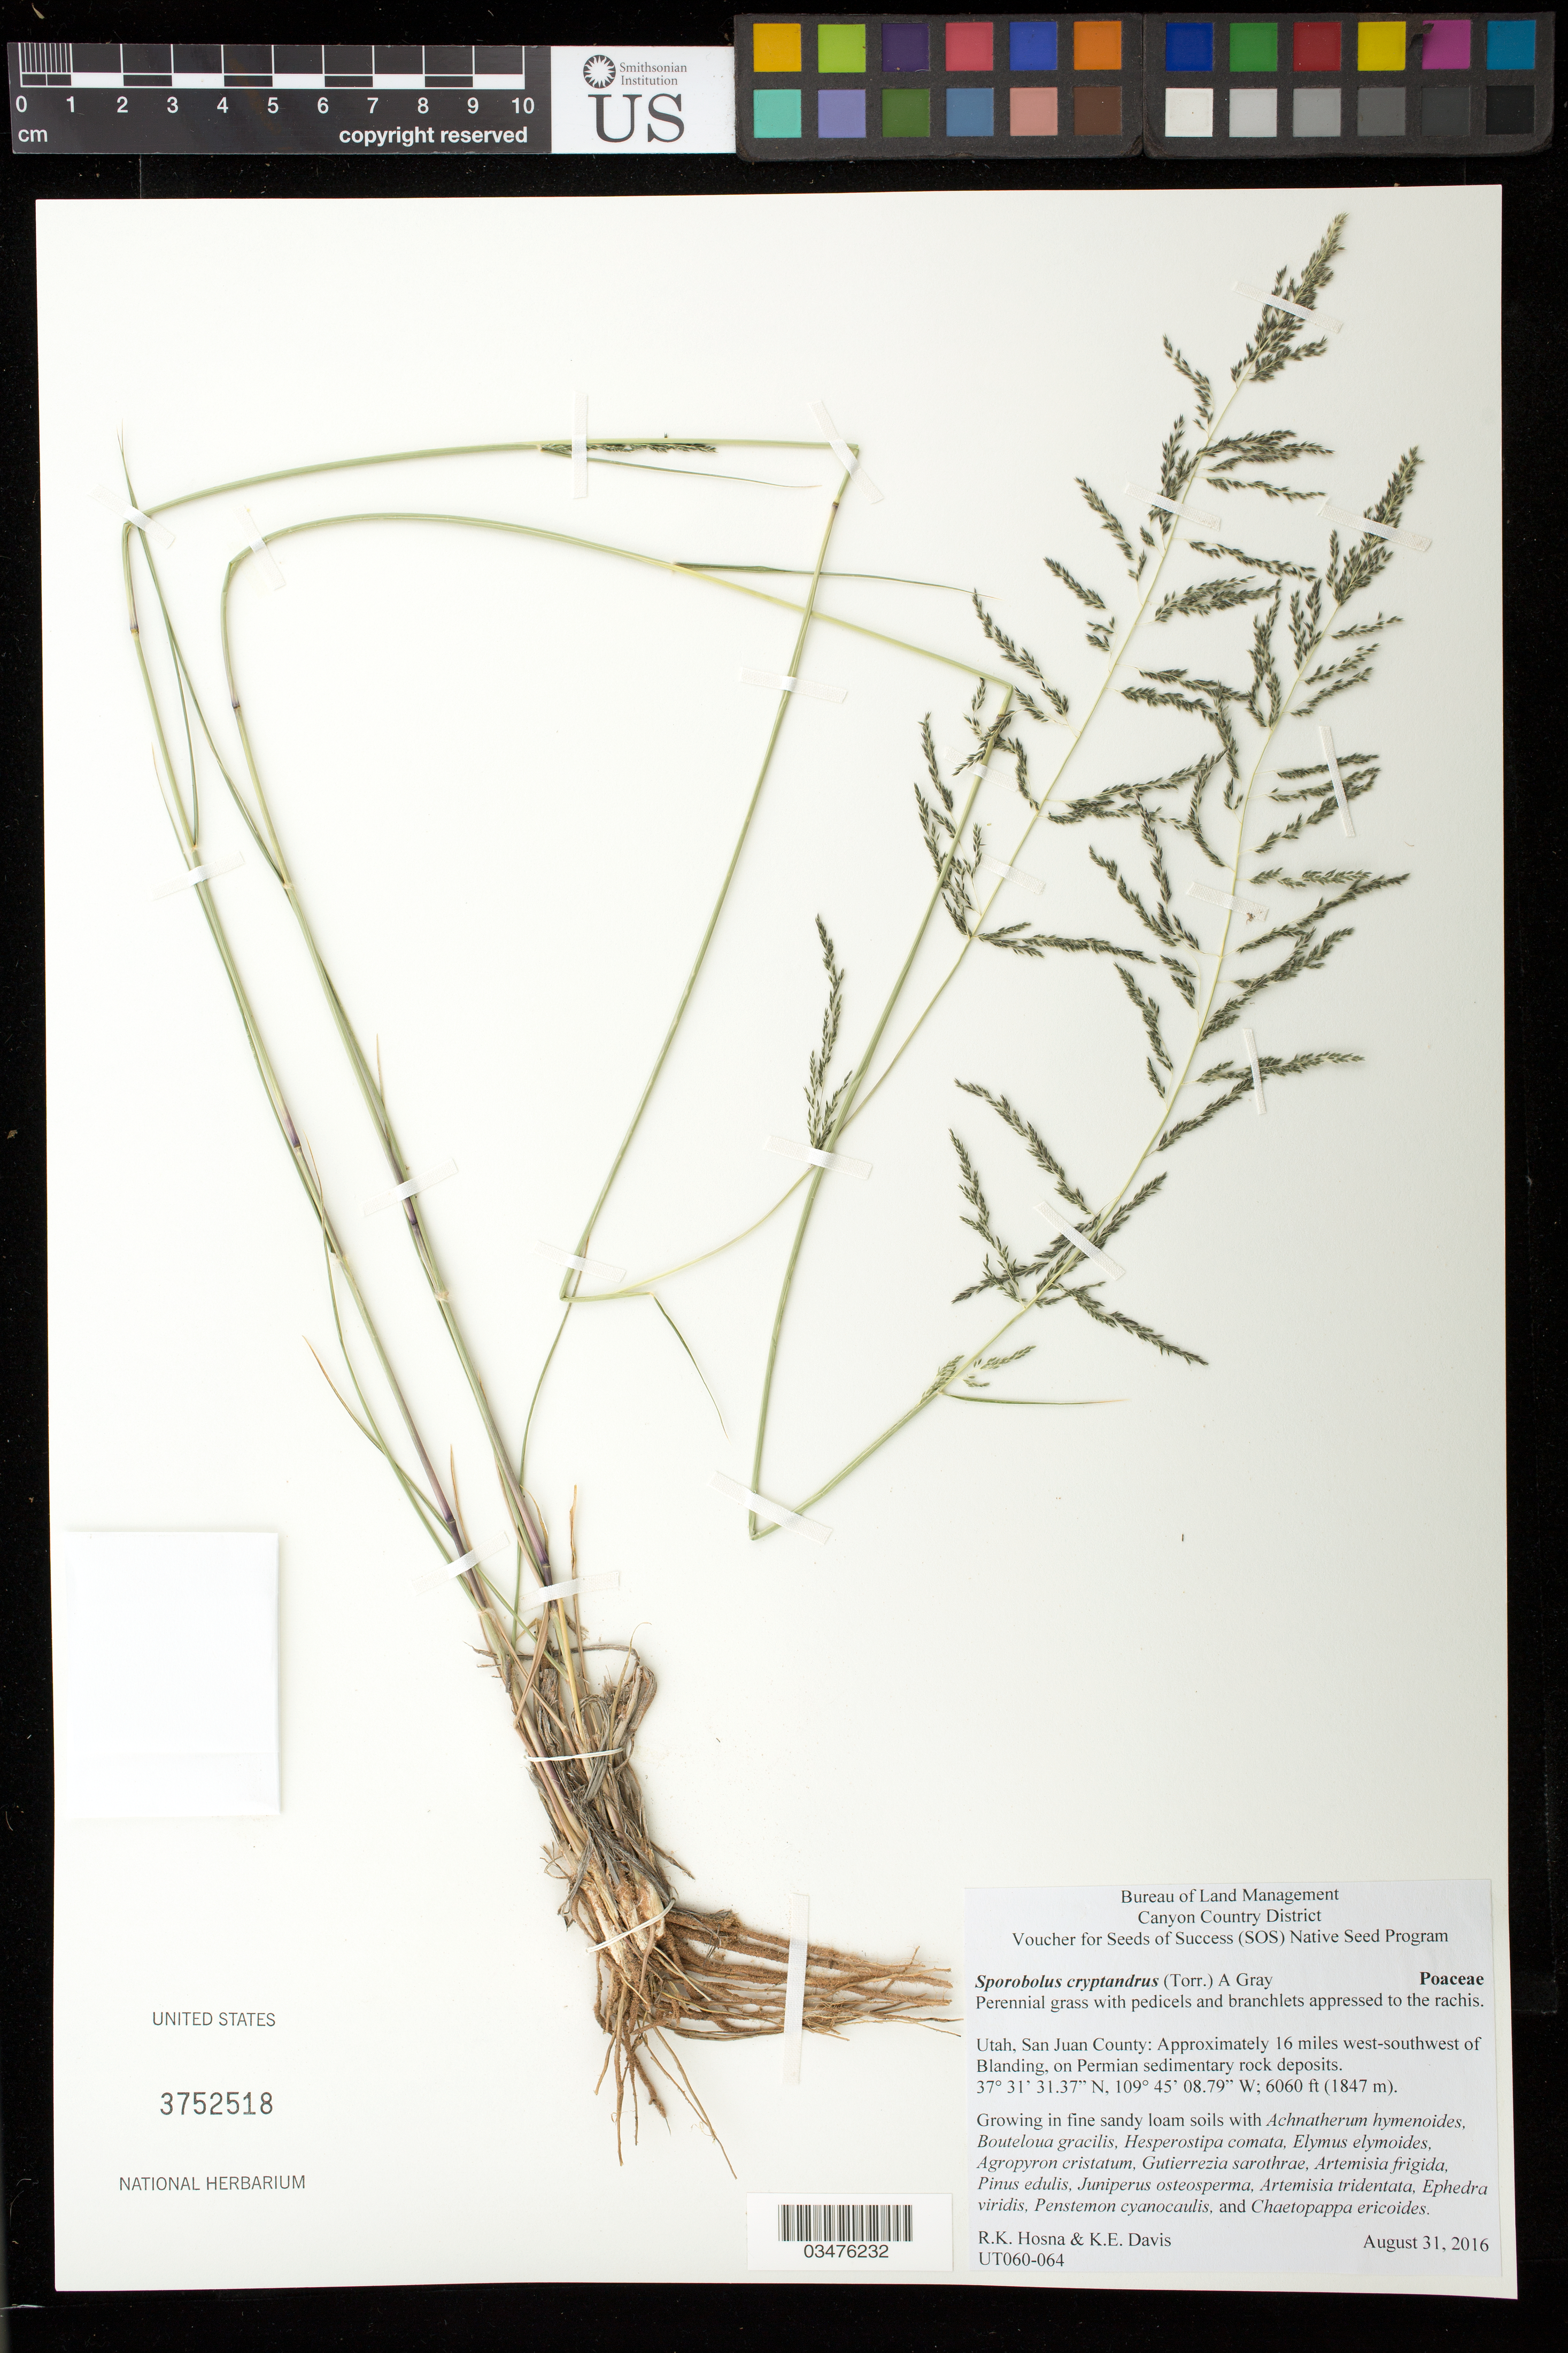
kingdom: Plantae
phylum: Tracheophyta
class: Liliopsida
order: Poales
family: Poaceae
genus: Sporobolus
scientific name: Sporobolus cryptandrus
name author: (Torr.) A. Gray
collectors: R. Hosna & K. Davis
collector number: UT060-064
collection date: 2016-08-31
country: United States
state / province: Utah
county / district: San Juan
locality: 16 mi. WSW of Blanding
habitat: Permian sedimentary rock deposits, fine sandy loam soils.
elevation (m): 1847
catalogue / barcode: US 3752518